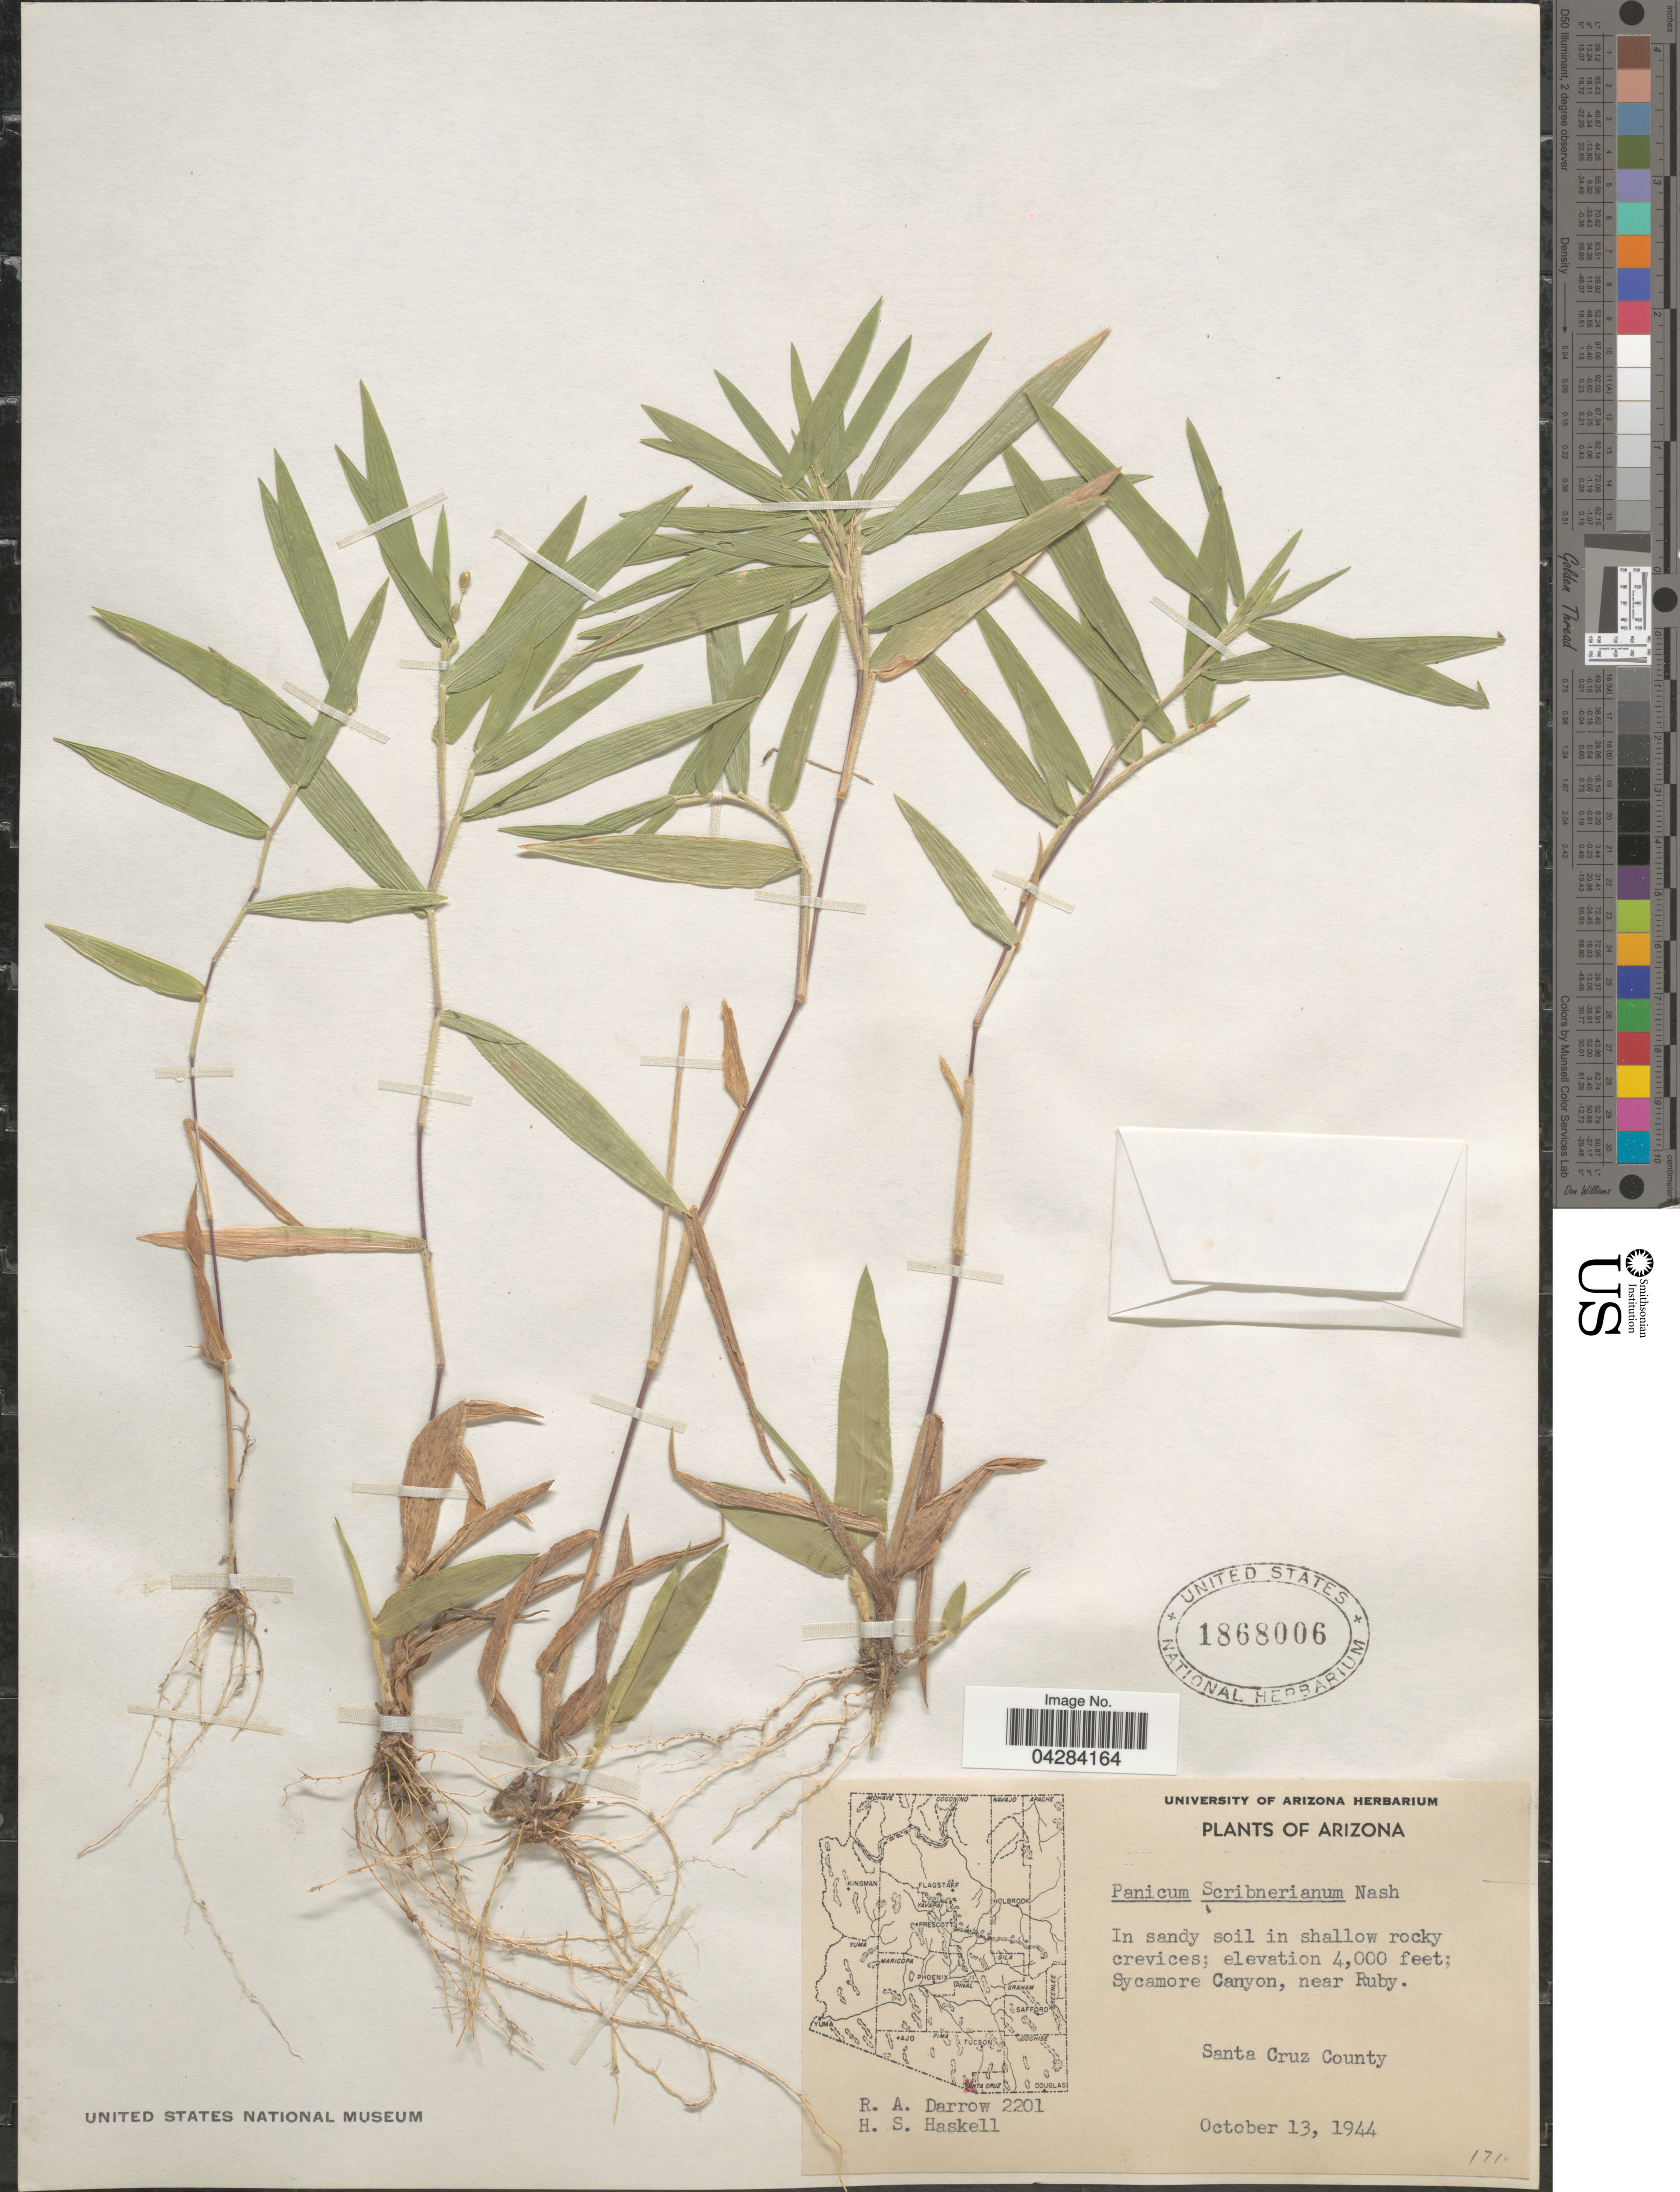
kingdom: Plantae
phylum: Tracheophyta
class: Liliopsida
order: Poales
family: Poaceae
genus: Dichanthelium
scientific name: Dichanthelium oligosanthes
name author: (Schult.) Gould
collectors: R. A. Darrow & H. Haskell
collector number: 2201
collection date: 1944-10-13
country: United States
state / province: Arizona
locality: Sycamore Canyon, near Ruby. Santa Cruz County.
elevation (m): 1219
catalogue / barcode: US 1868006